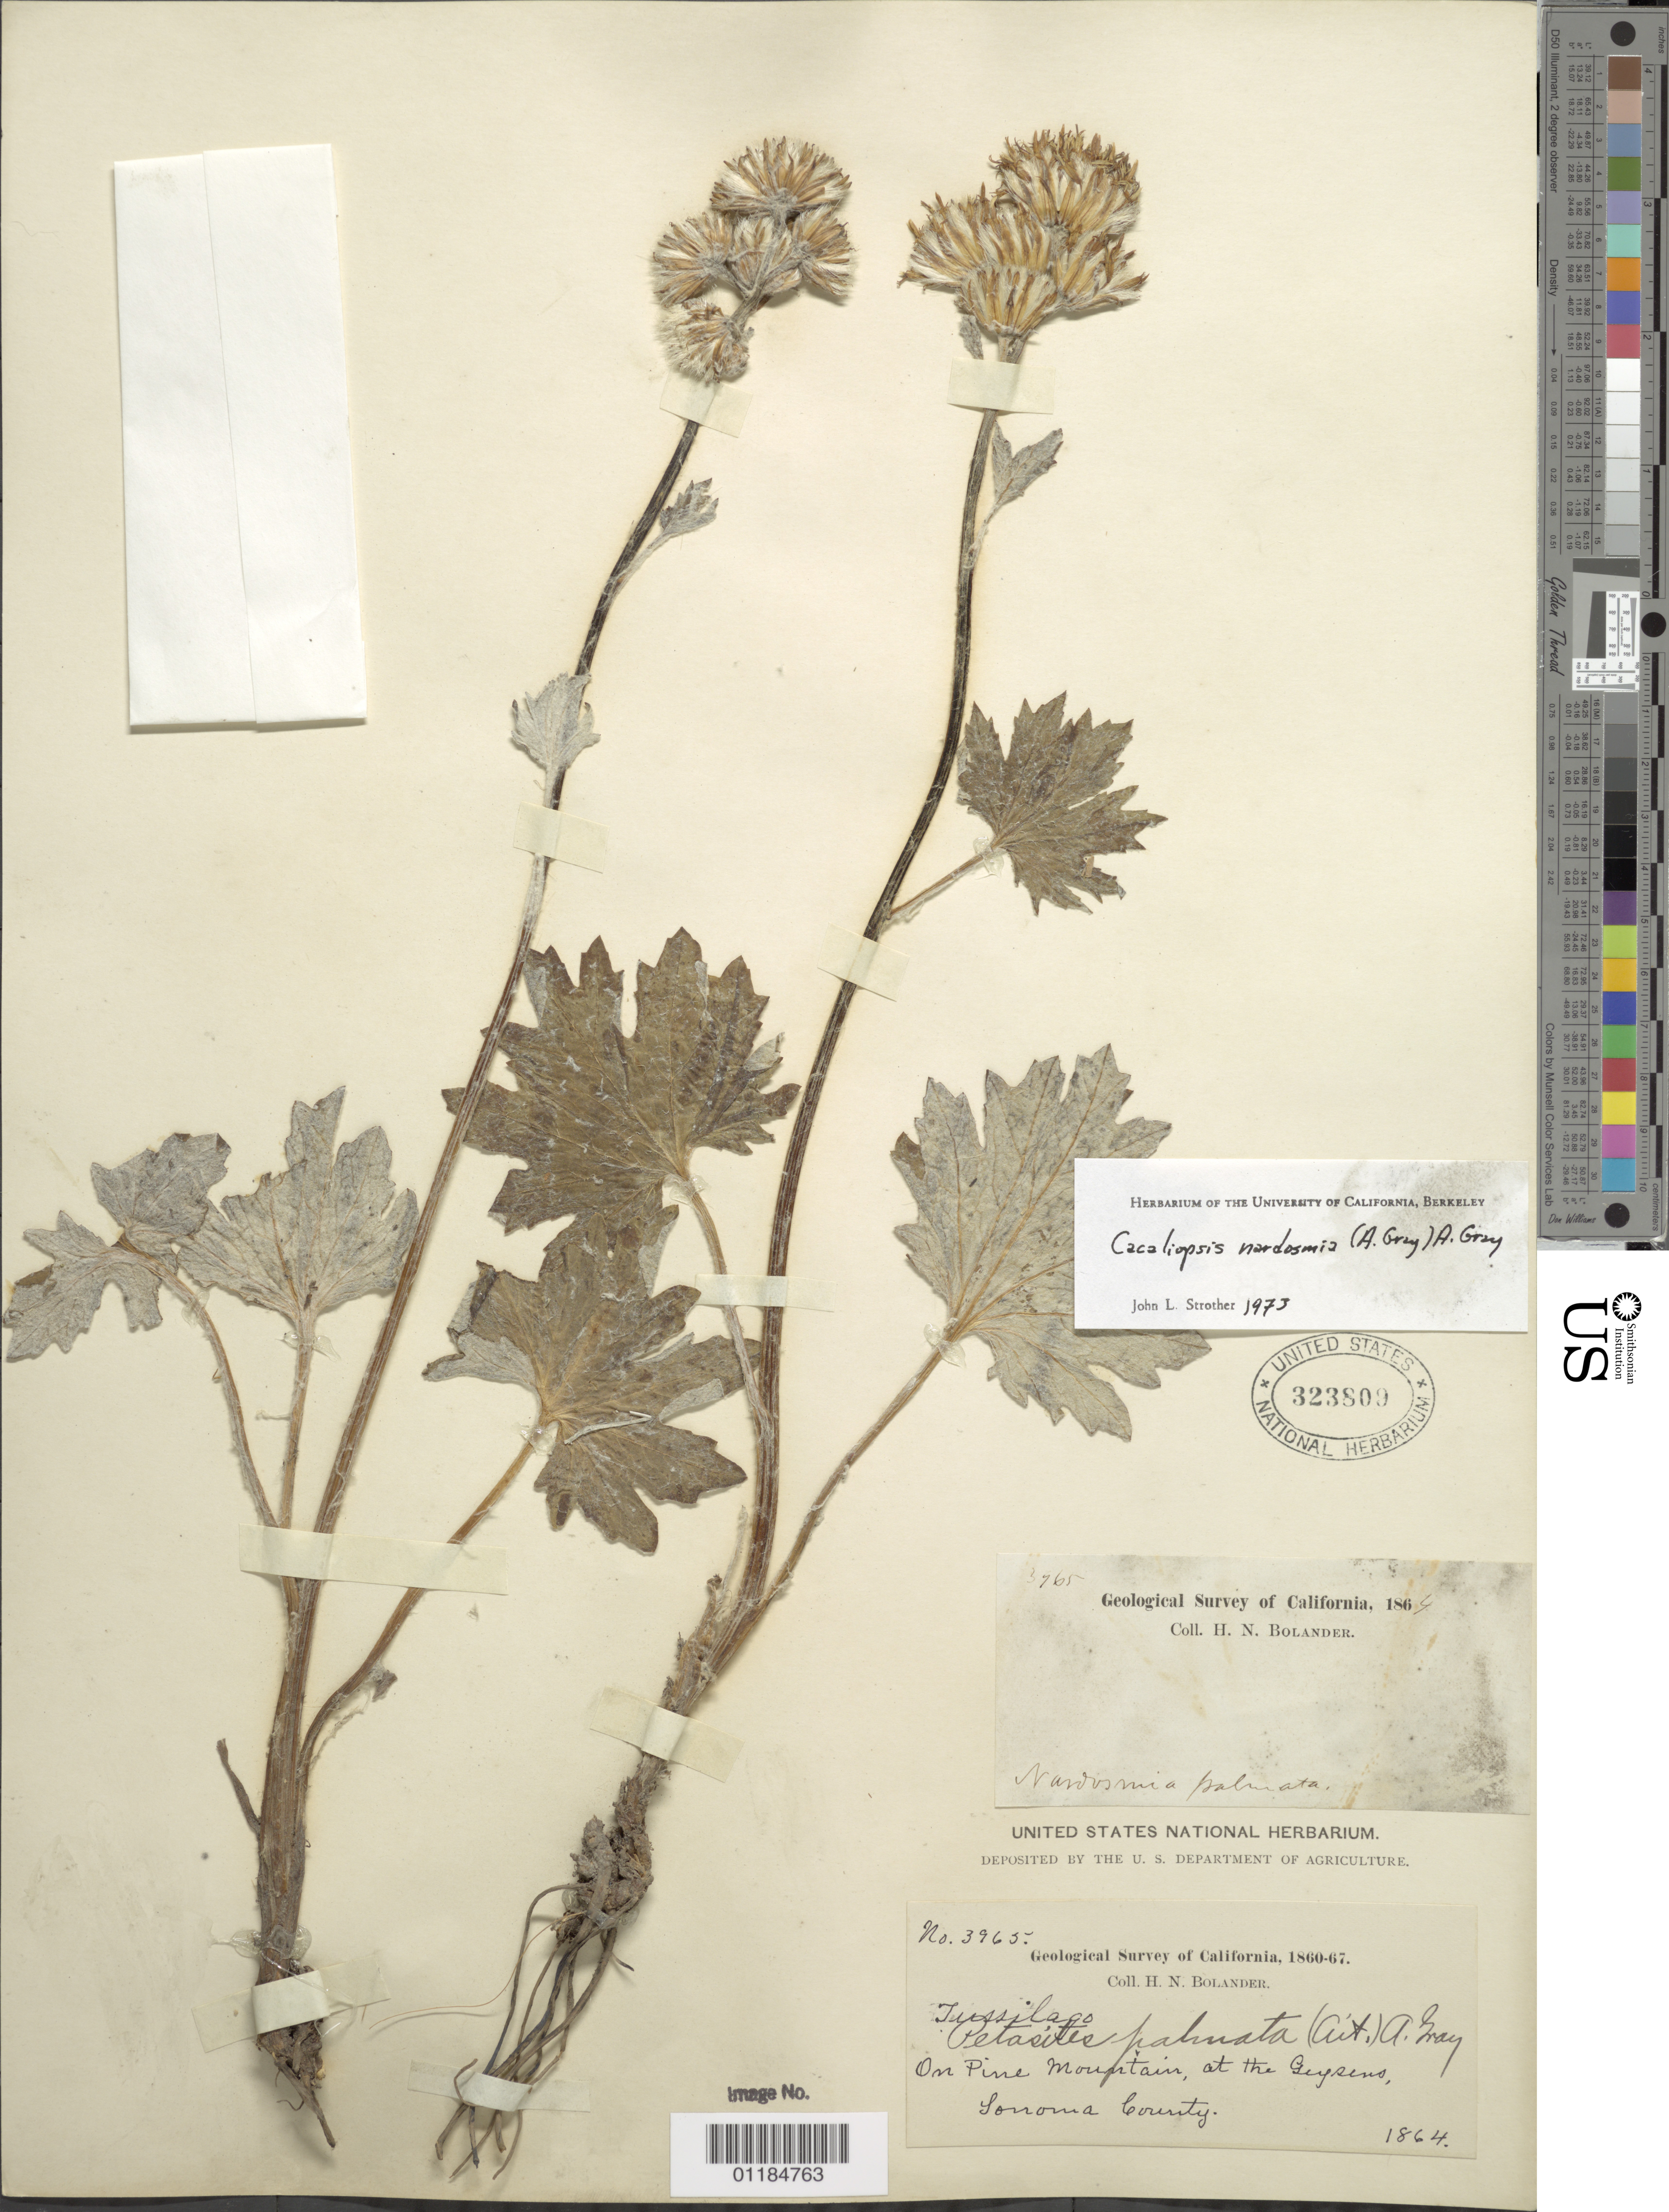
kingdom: Plantae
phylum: Tracheophyta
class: Magnoliopsida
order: Asterales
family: Asteraceae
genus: Cacaliopsis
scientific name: Cacaliopsis nardosmia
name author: A. Gray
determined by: Strother, J. L., (UC), University of California Berkeley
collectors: H. Bolander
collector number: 3965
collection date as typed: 1864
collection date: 1864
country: United States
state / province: California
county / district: Sonoma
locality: Pine Mt., near the Geysers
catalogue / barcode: US 323809